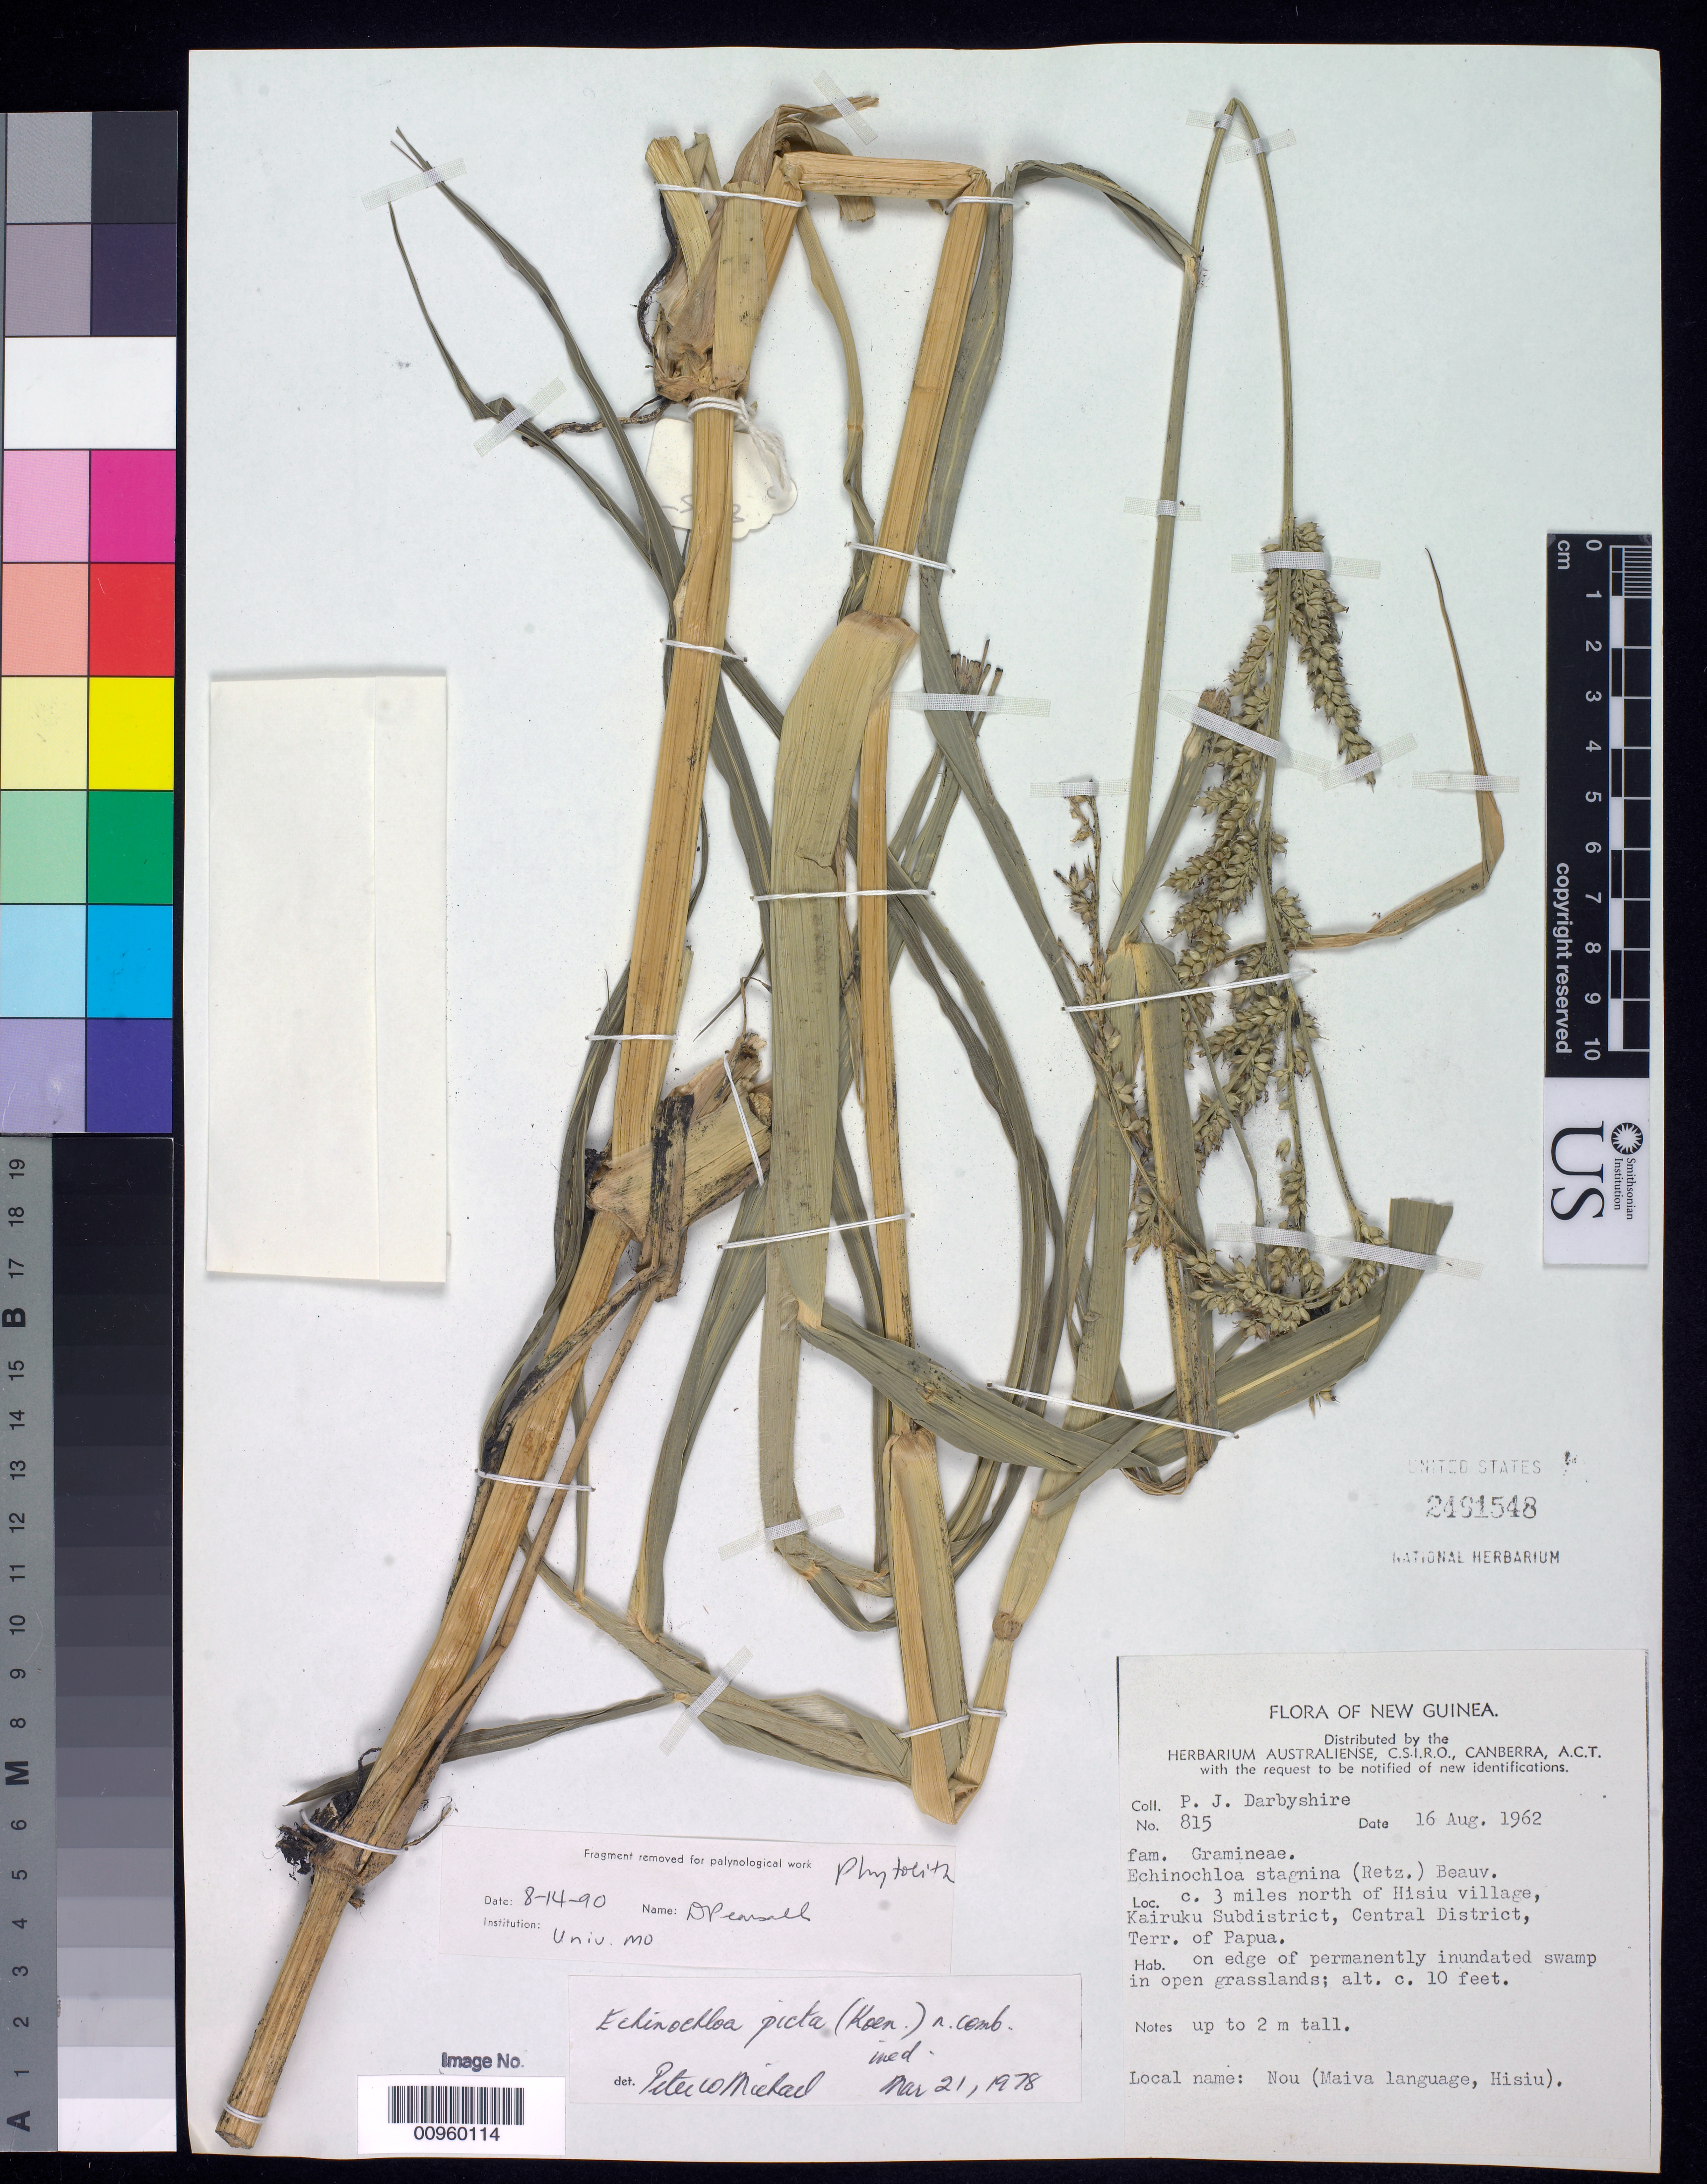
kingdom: Plantae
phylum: Tracheophyta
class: Liliopsida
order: Poales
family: Poaceae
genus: Echinochloa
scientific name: Echinochloa picta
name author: (K.D. Koenig) Michael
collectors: P. Darbyshire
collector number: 815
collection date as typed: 16 Aug 1962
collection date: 1962-08-16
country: Papua New Guinea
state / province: Central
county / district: Kairuku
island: New Guinea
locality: Three miles north of Hisui village, Kairuku Subdistrict, Central Disctrict.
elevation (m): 3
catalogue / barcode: US 2481548